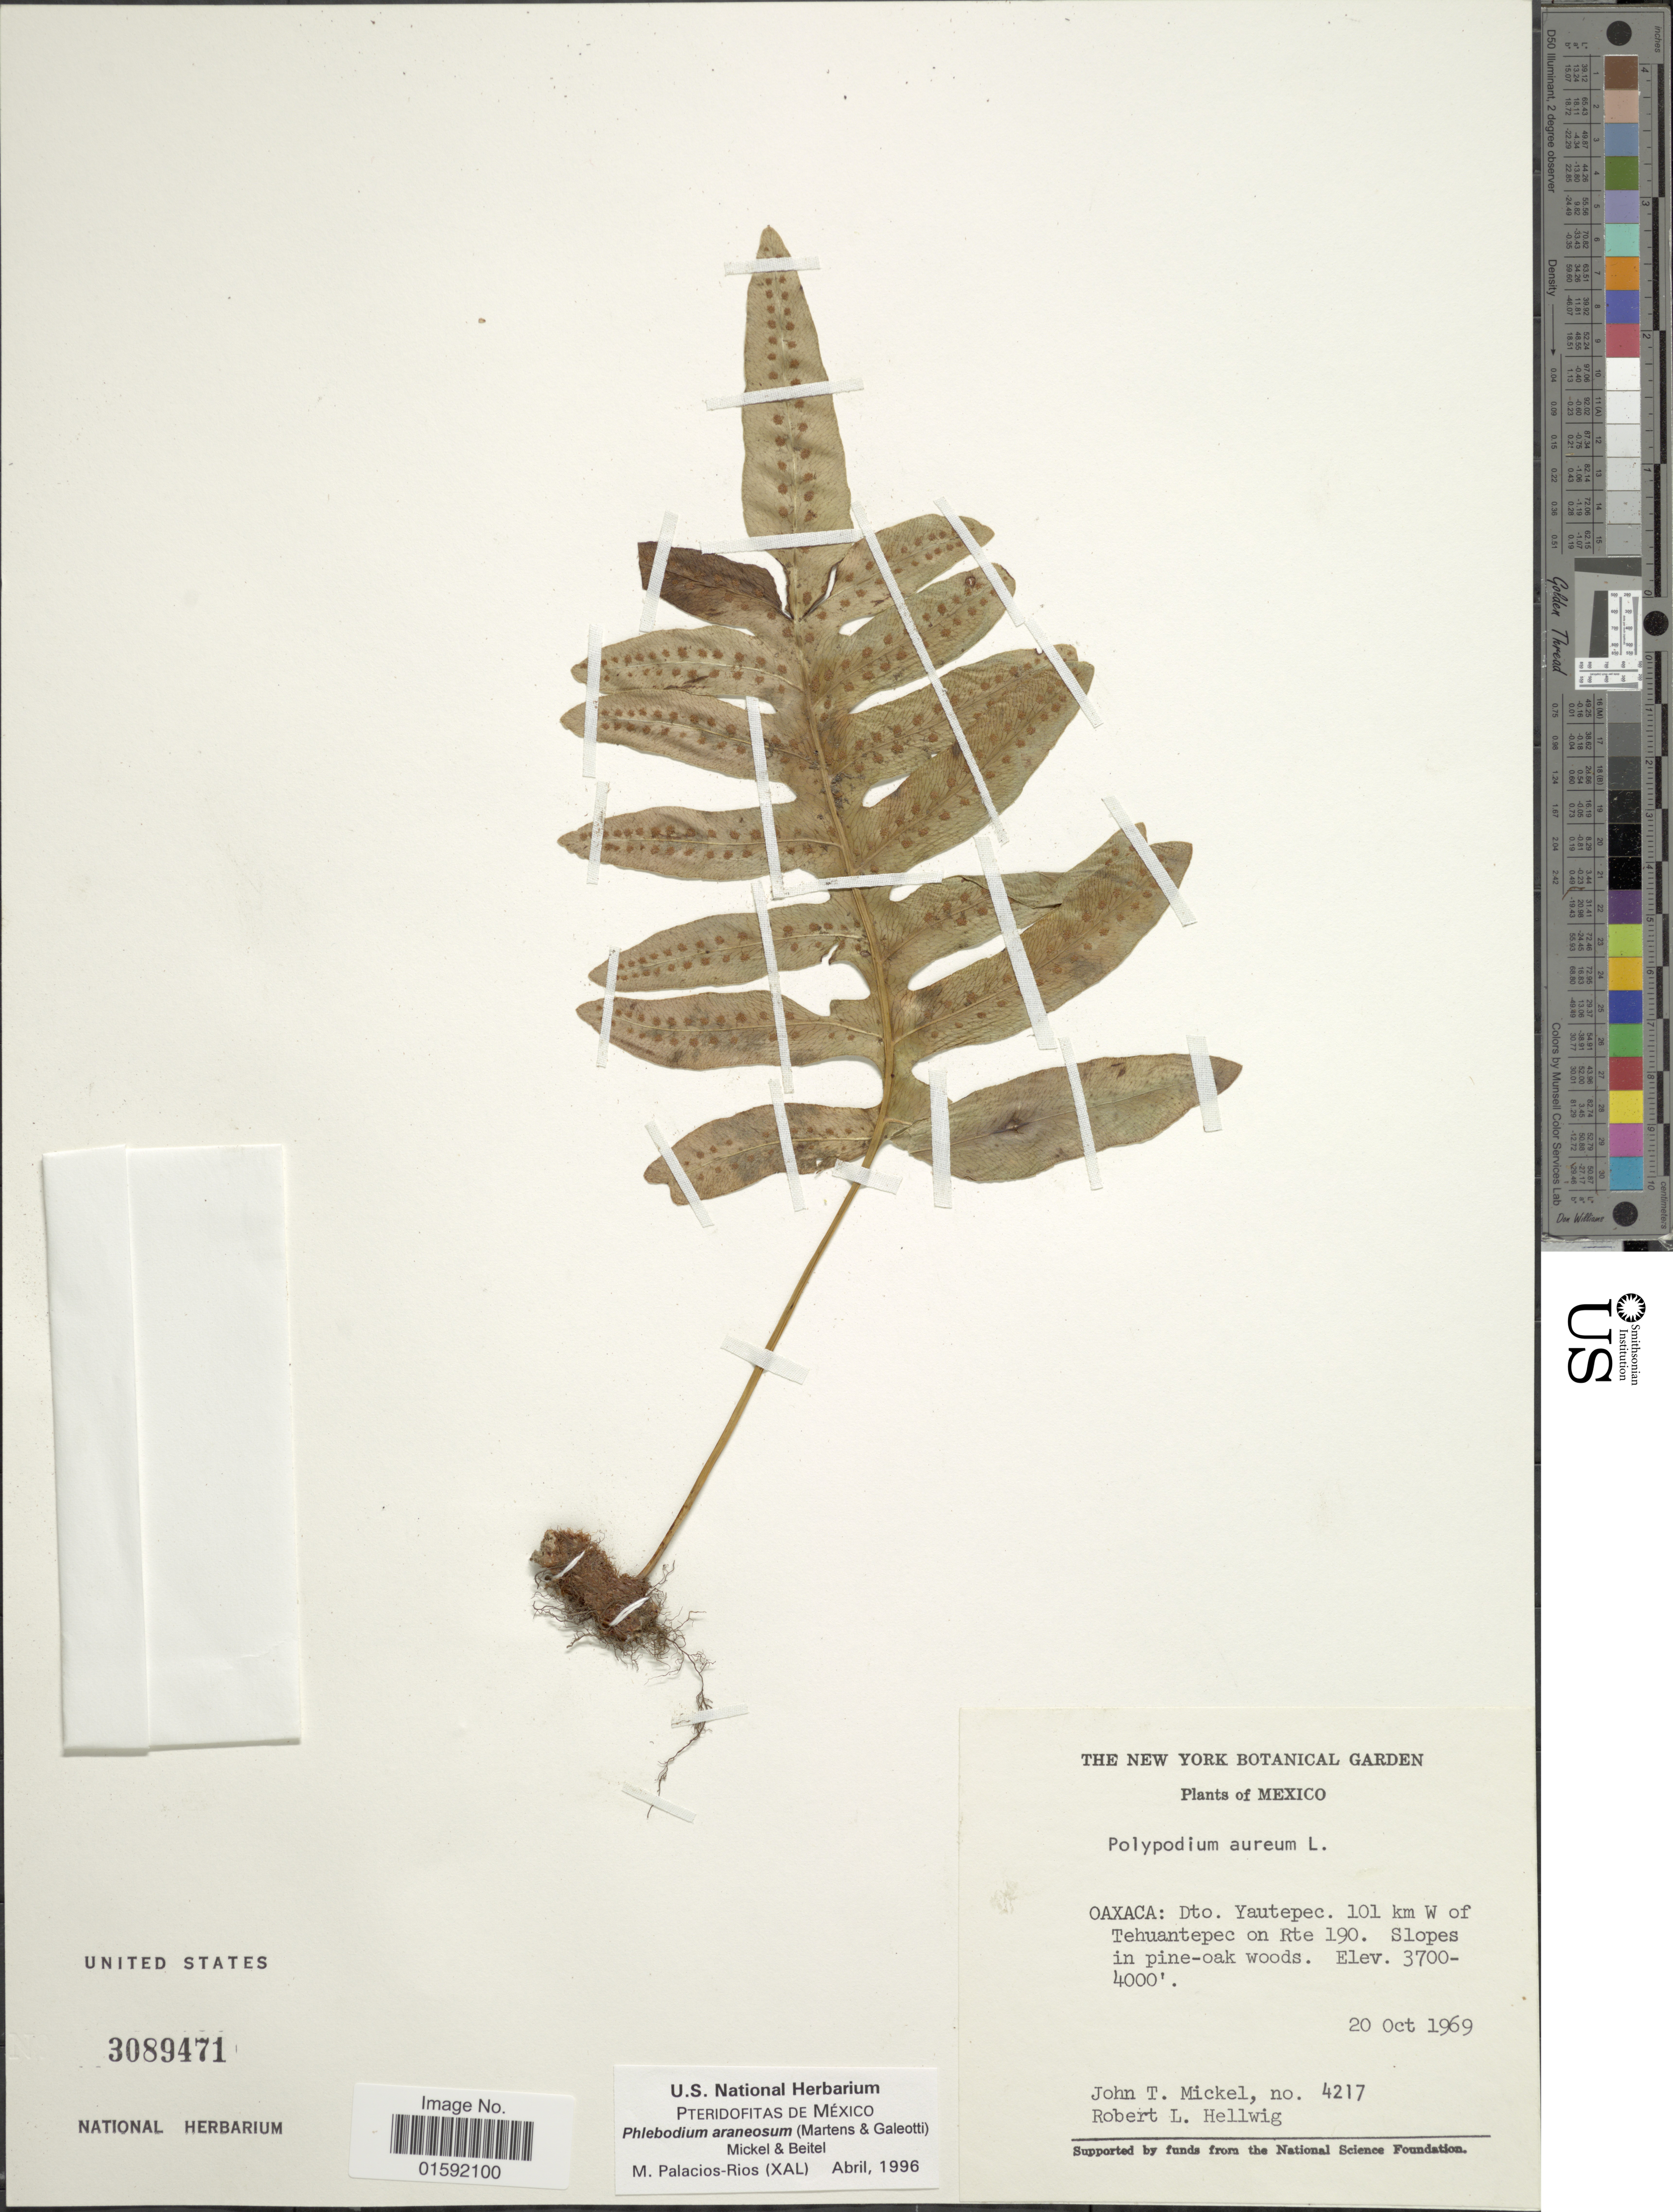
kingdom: Plantae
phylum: Tracheophyta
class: Polypodiopsida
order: Polypodiales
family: Polypodiaceae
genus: Phlebodium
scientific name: Phlebodium araneosum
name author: (M. Martens) Mickel & Beitel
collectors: J. T. Mickel & R. Hellwig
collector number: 4217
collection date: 1969-10-20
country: Mexico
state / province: Oaxaca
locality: Dto.Yautepec, 101 km W of Tehuantepec on Rte 190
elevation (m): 1128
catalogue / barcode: US 3089471